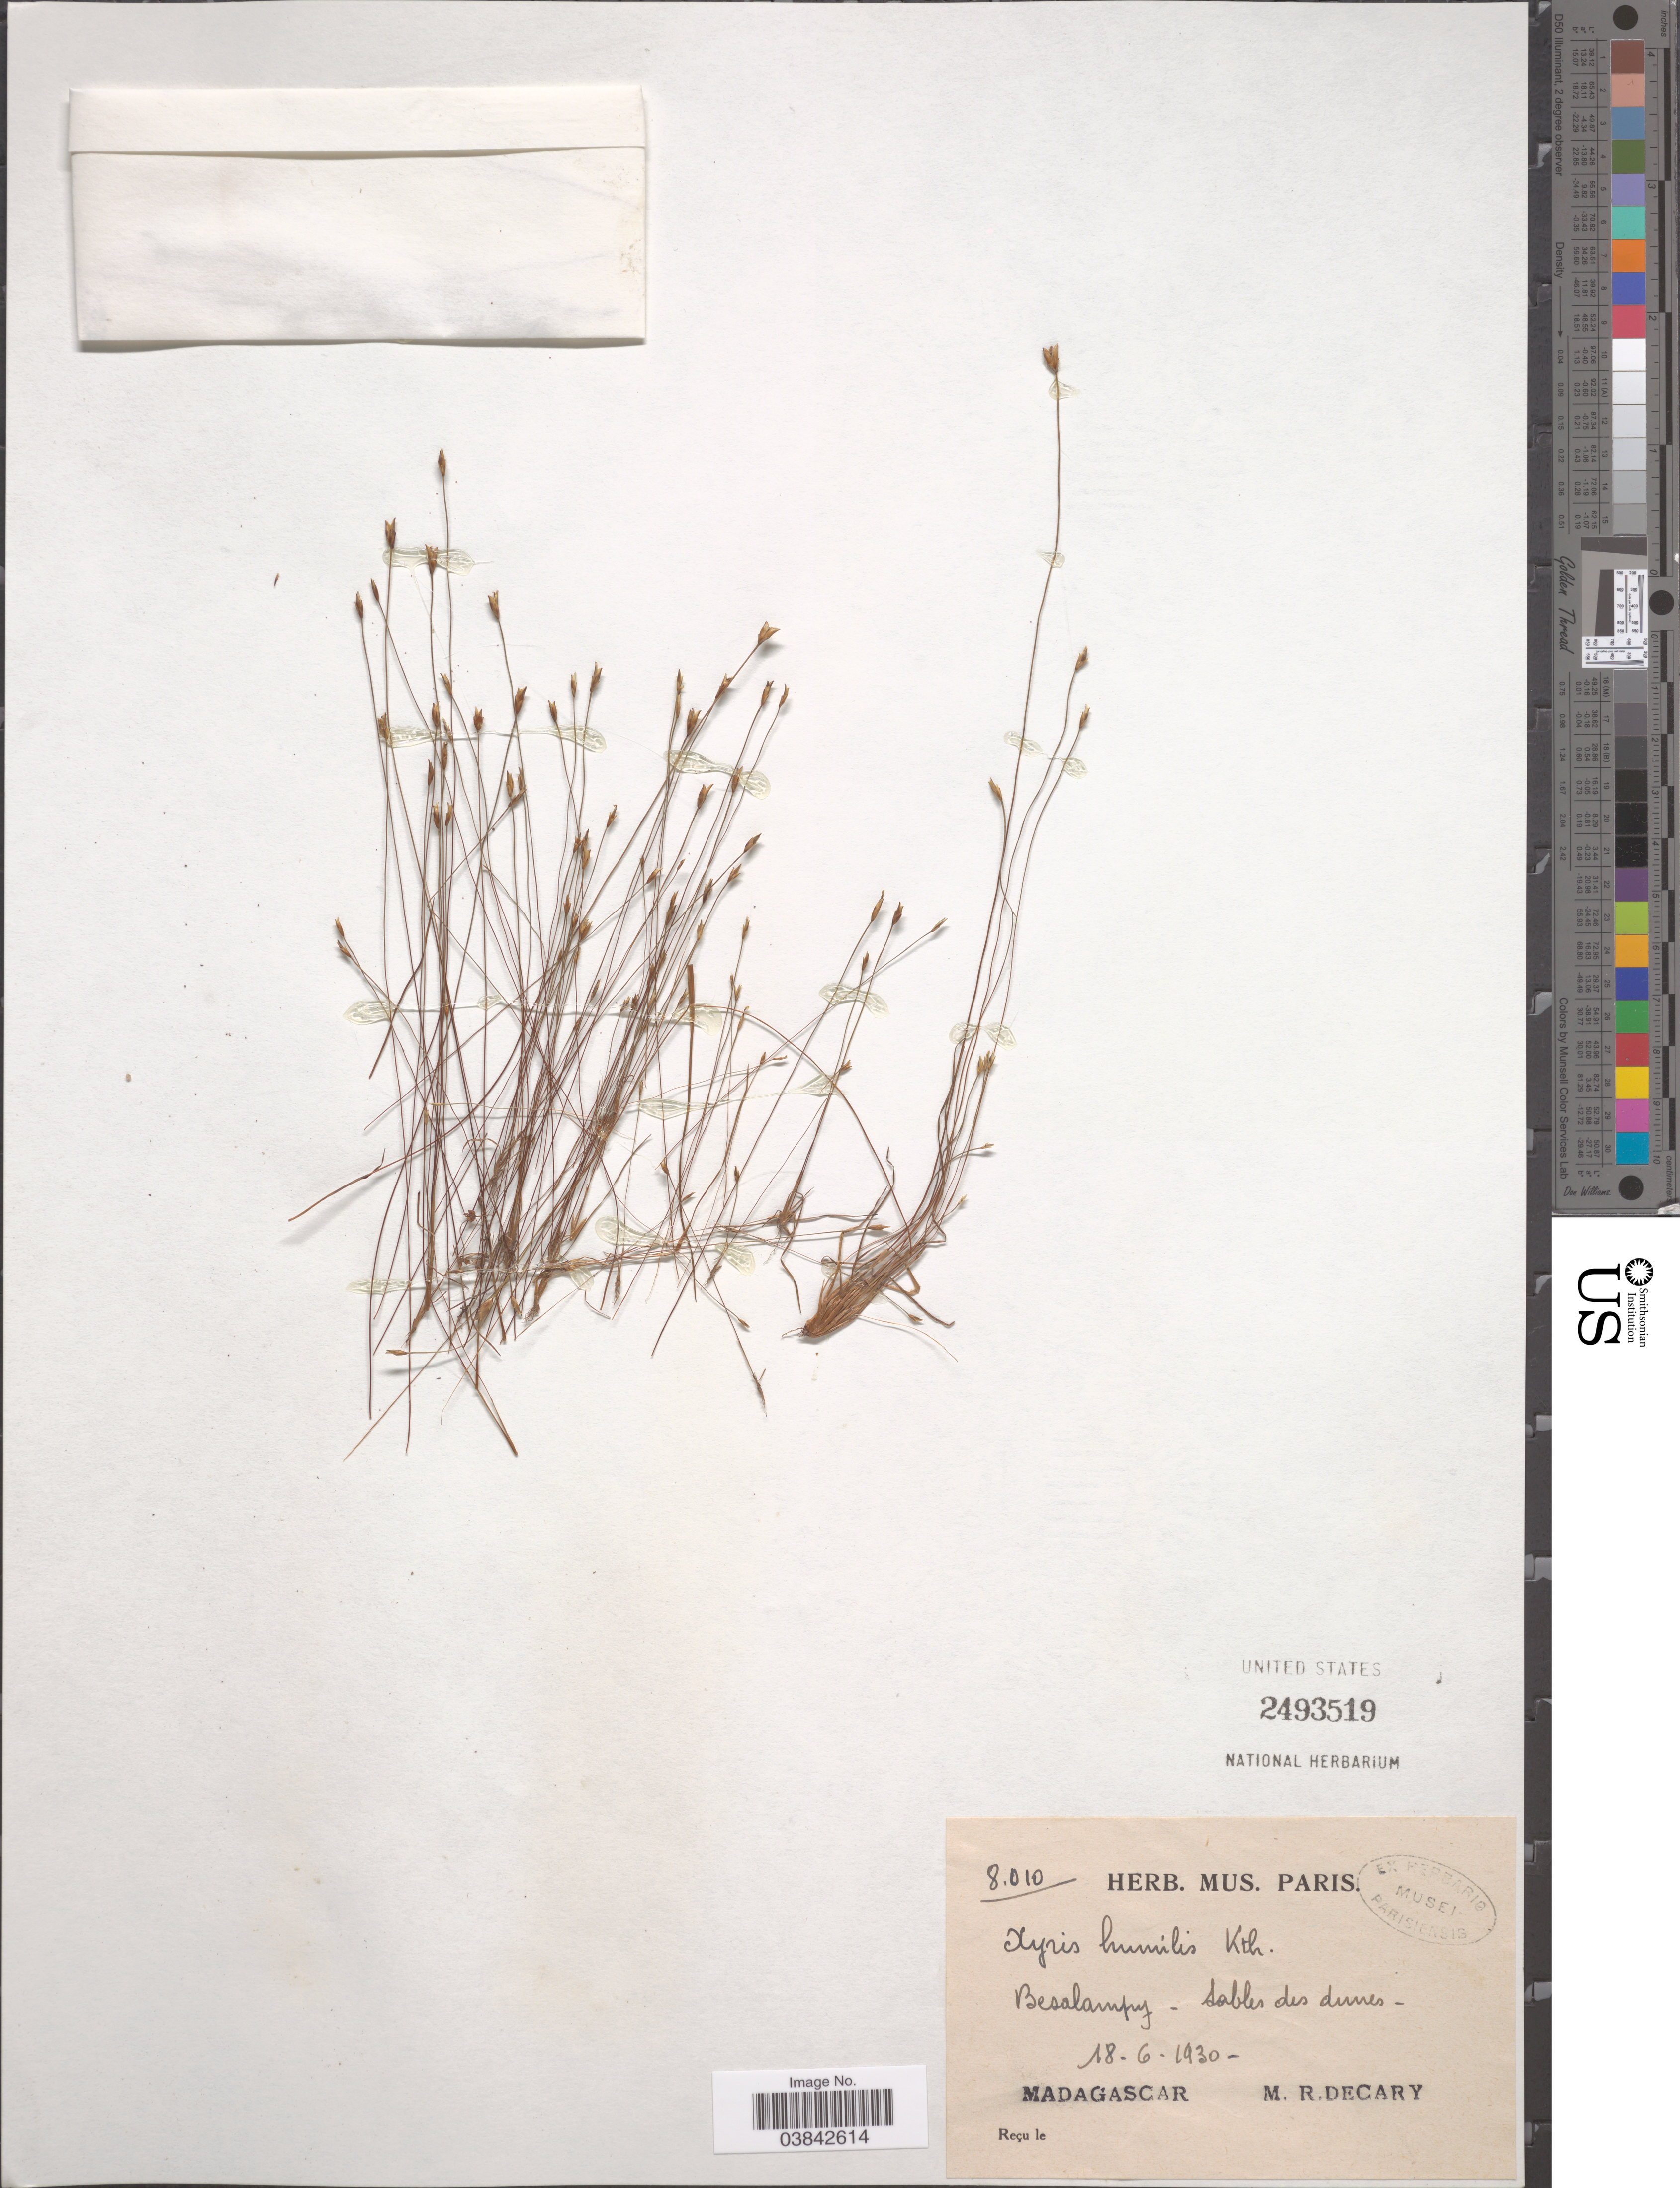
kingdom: Plantae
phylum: Tracheophyta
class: Liliopsida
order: Poales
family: Xyridaceae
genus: Xyris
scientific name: Xyris humilis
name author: Kunth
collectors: R. Decary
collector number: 8010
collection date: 1930-06-18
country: Madagascar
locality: Besalampy.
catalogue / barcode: US 2493519